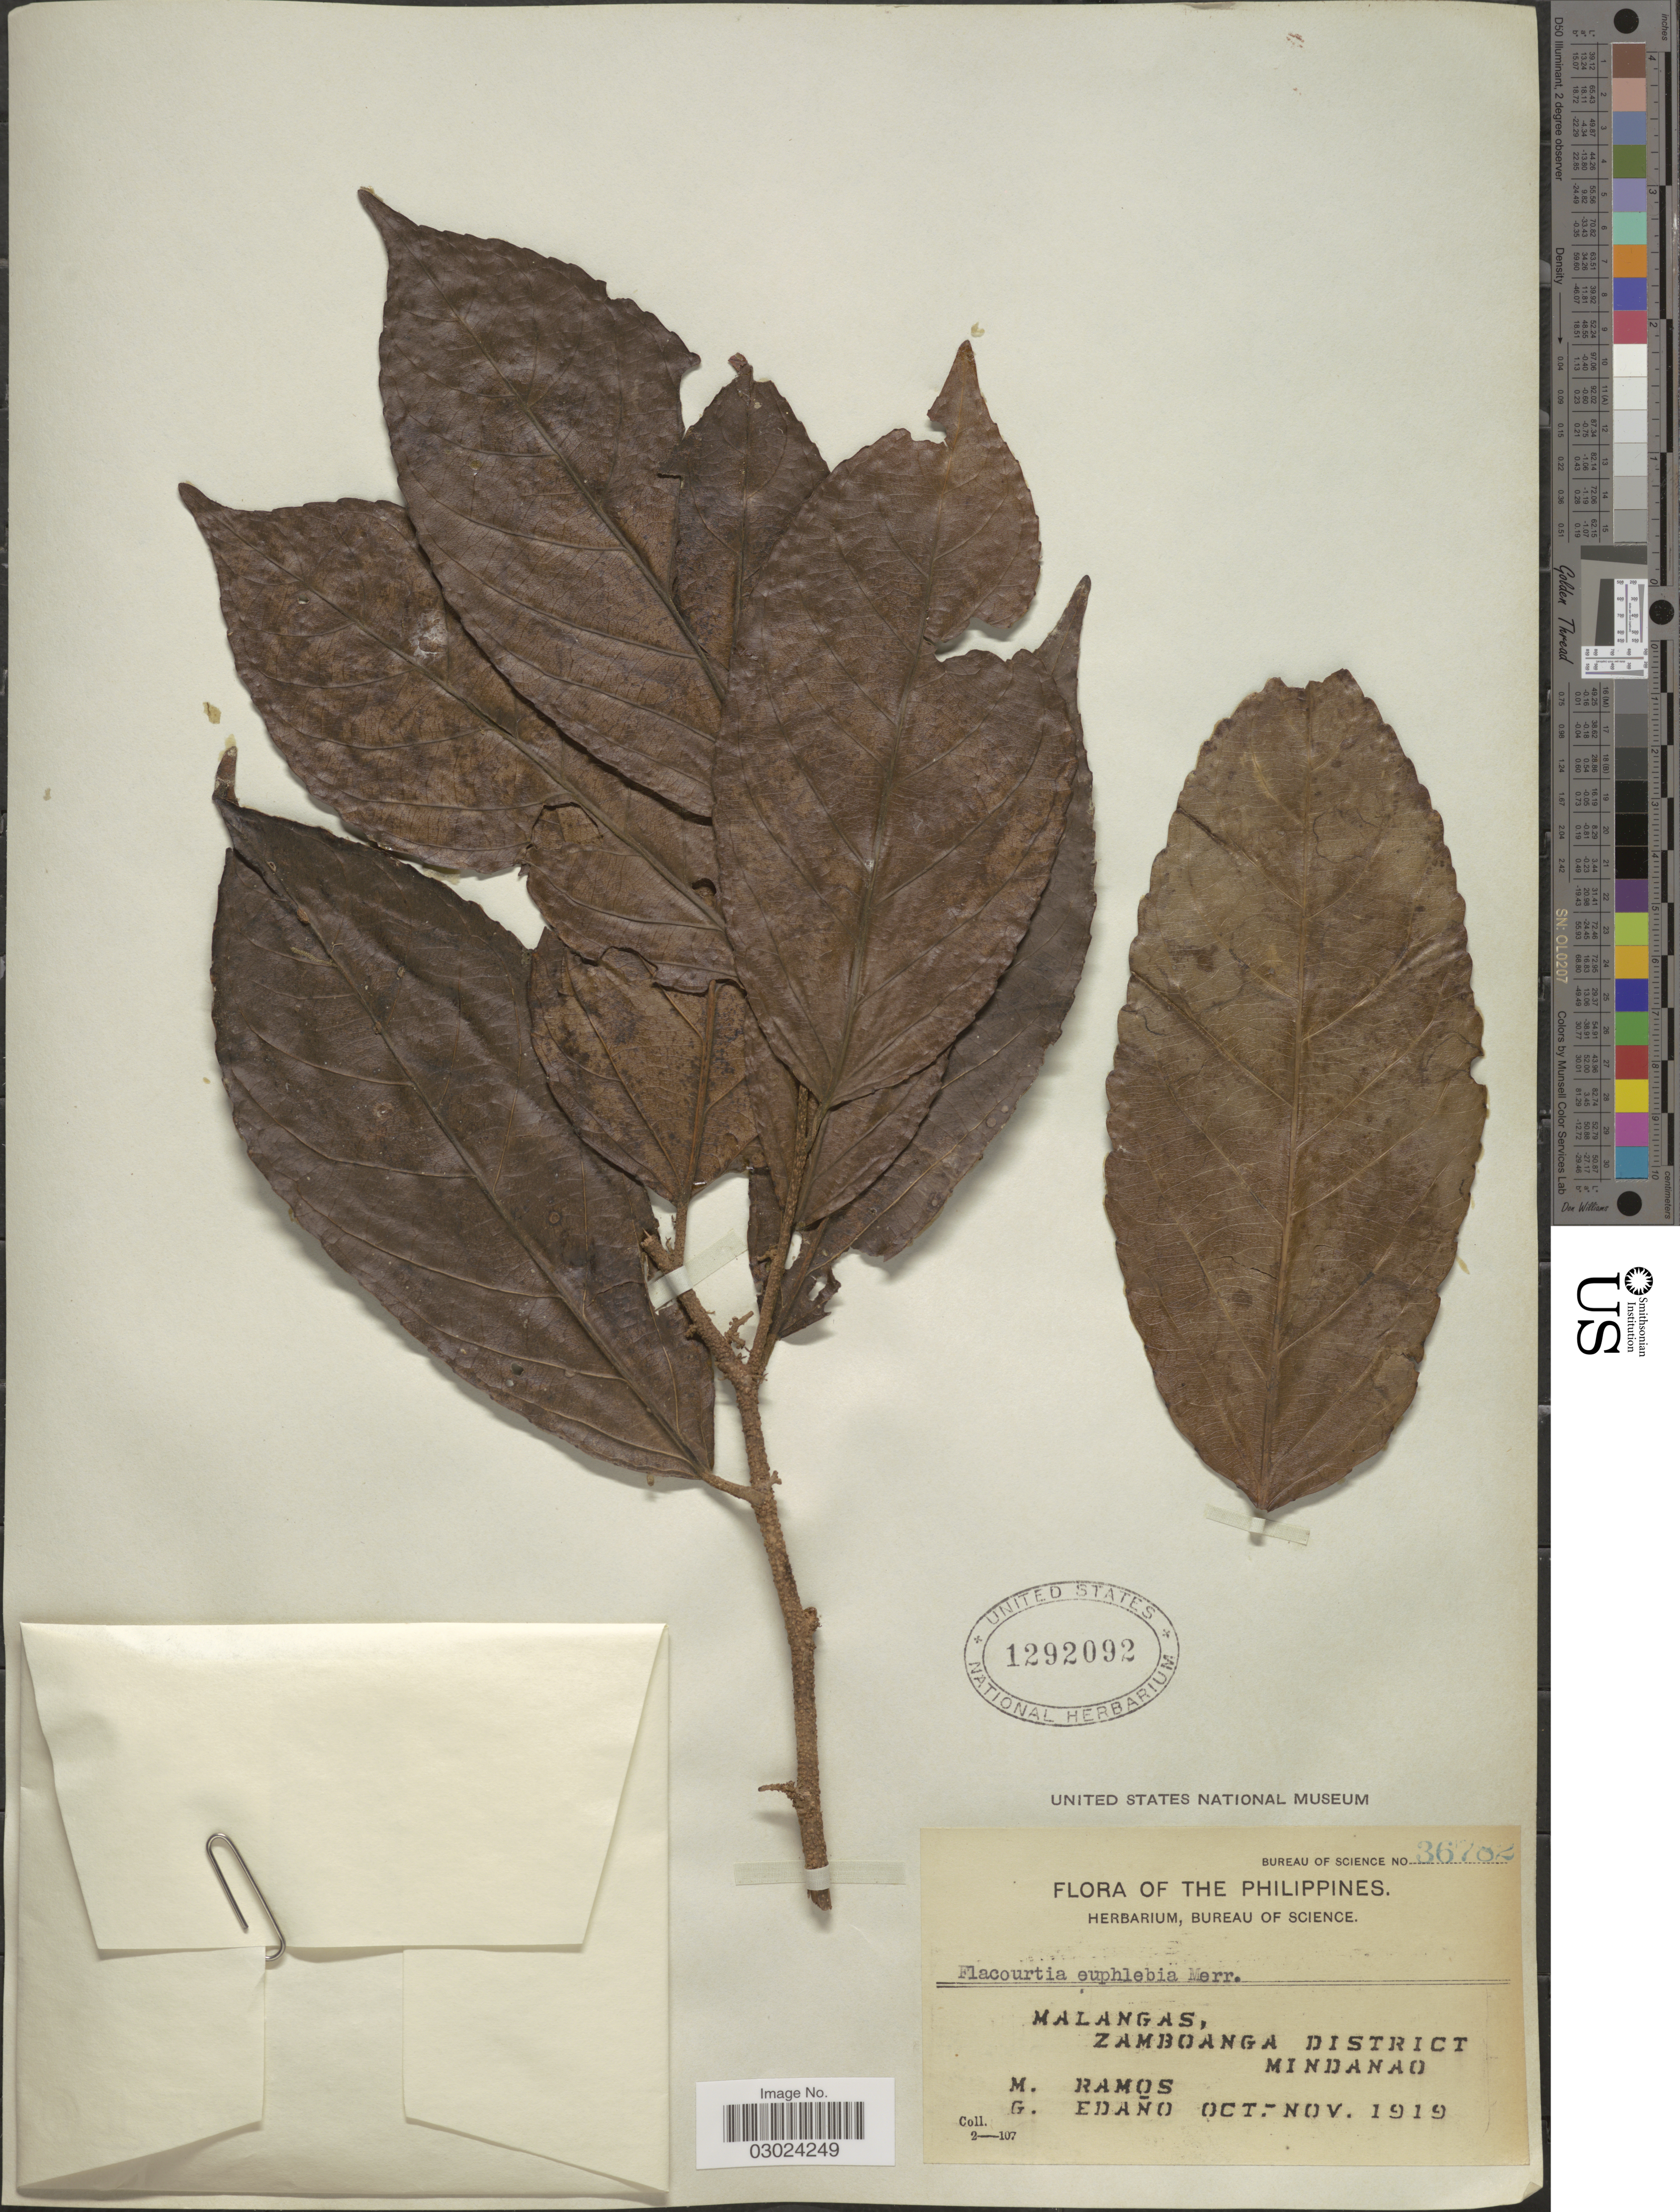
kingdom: Plantae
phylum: Tracheophyta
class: Magnoliopsida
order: Malpighiales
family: Salicaceae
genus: Flacourtia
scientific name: Flacourtia euphlebia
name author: Merr.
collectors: M. Ramos & G. Edaño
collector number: Bureau of Science 36782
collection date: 1919-10/1919-11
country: Philippines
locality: Malangas, Zamboanga District, Mindanao.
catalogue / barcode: US 1292092